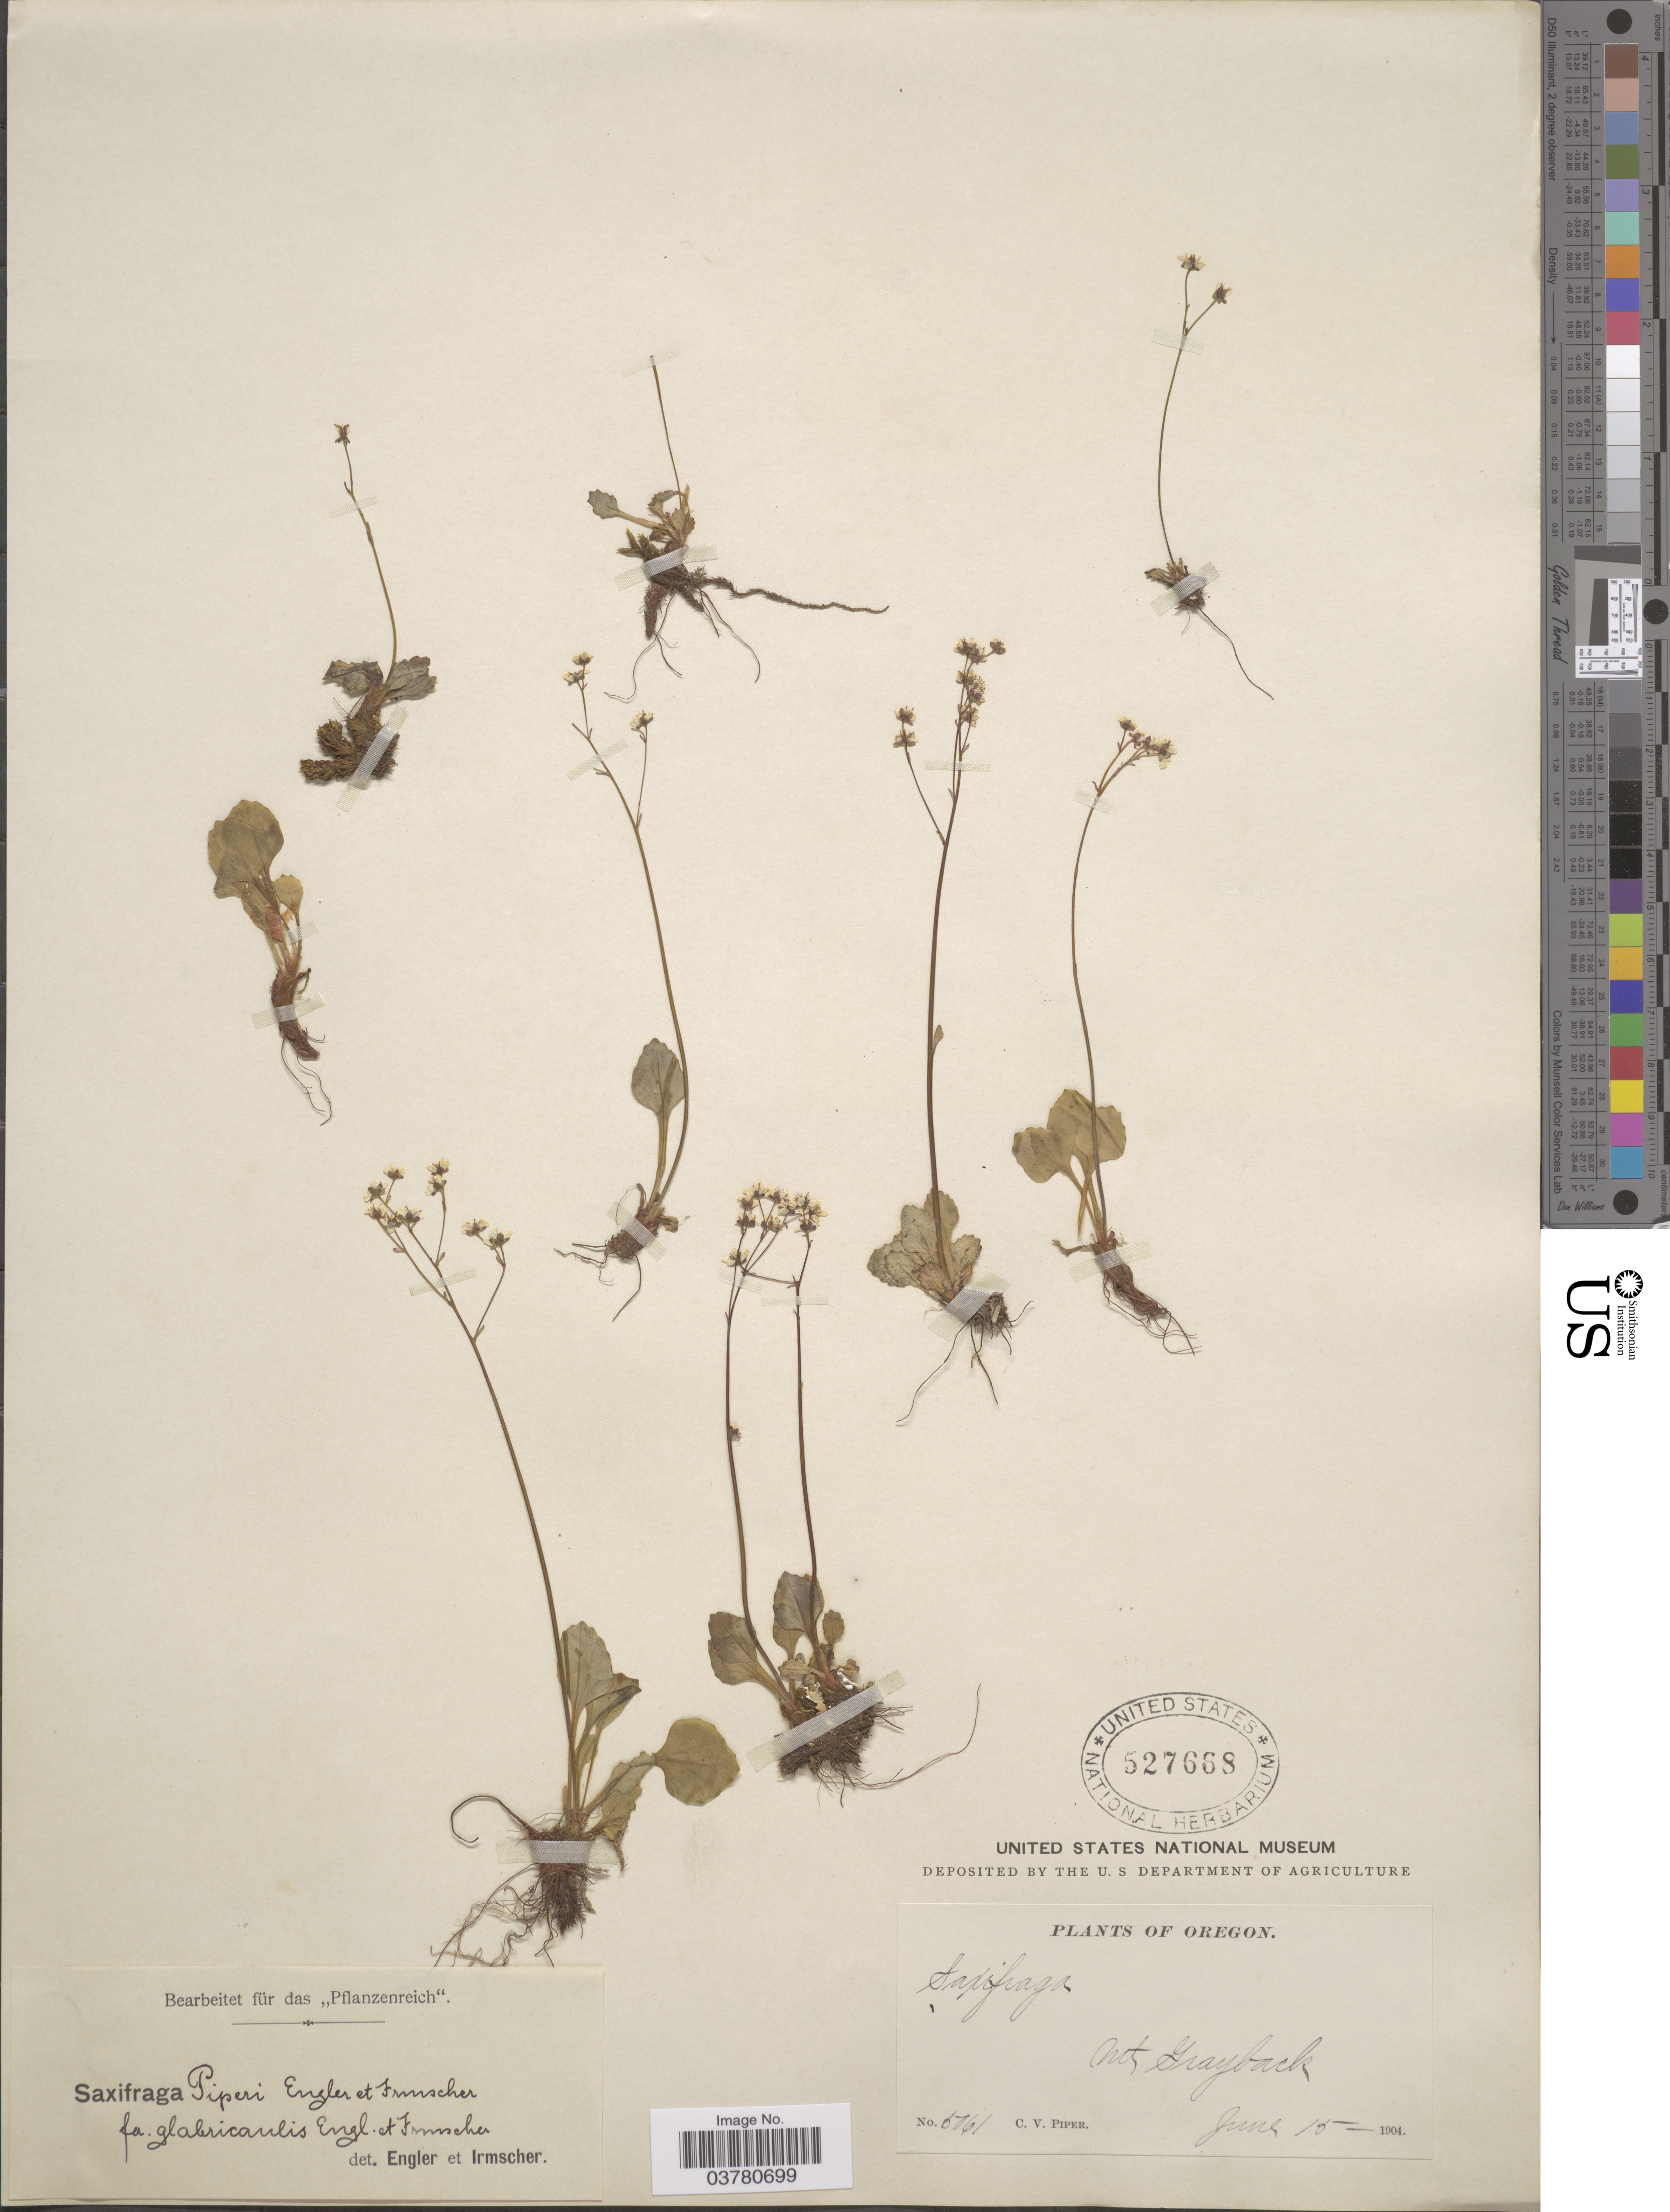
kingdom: Plantae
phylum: Tracheophyta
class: Magnoliopsida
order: Saxifragales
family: Saxifragaceae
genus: Micranthes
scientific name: Micranthes californica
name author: (Greene) Small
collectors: C. V. Piper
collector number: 5061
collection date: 1904-06-15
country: United States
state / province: Oregon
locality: Mt Grayback.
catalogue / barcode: US 527668